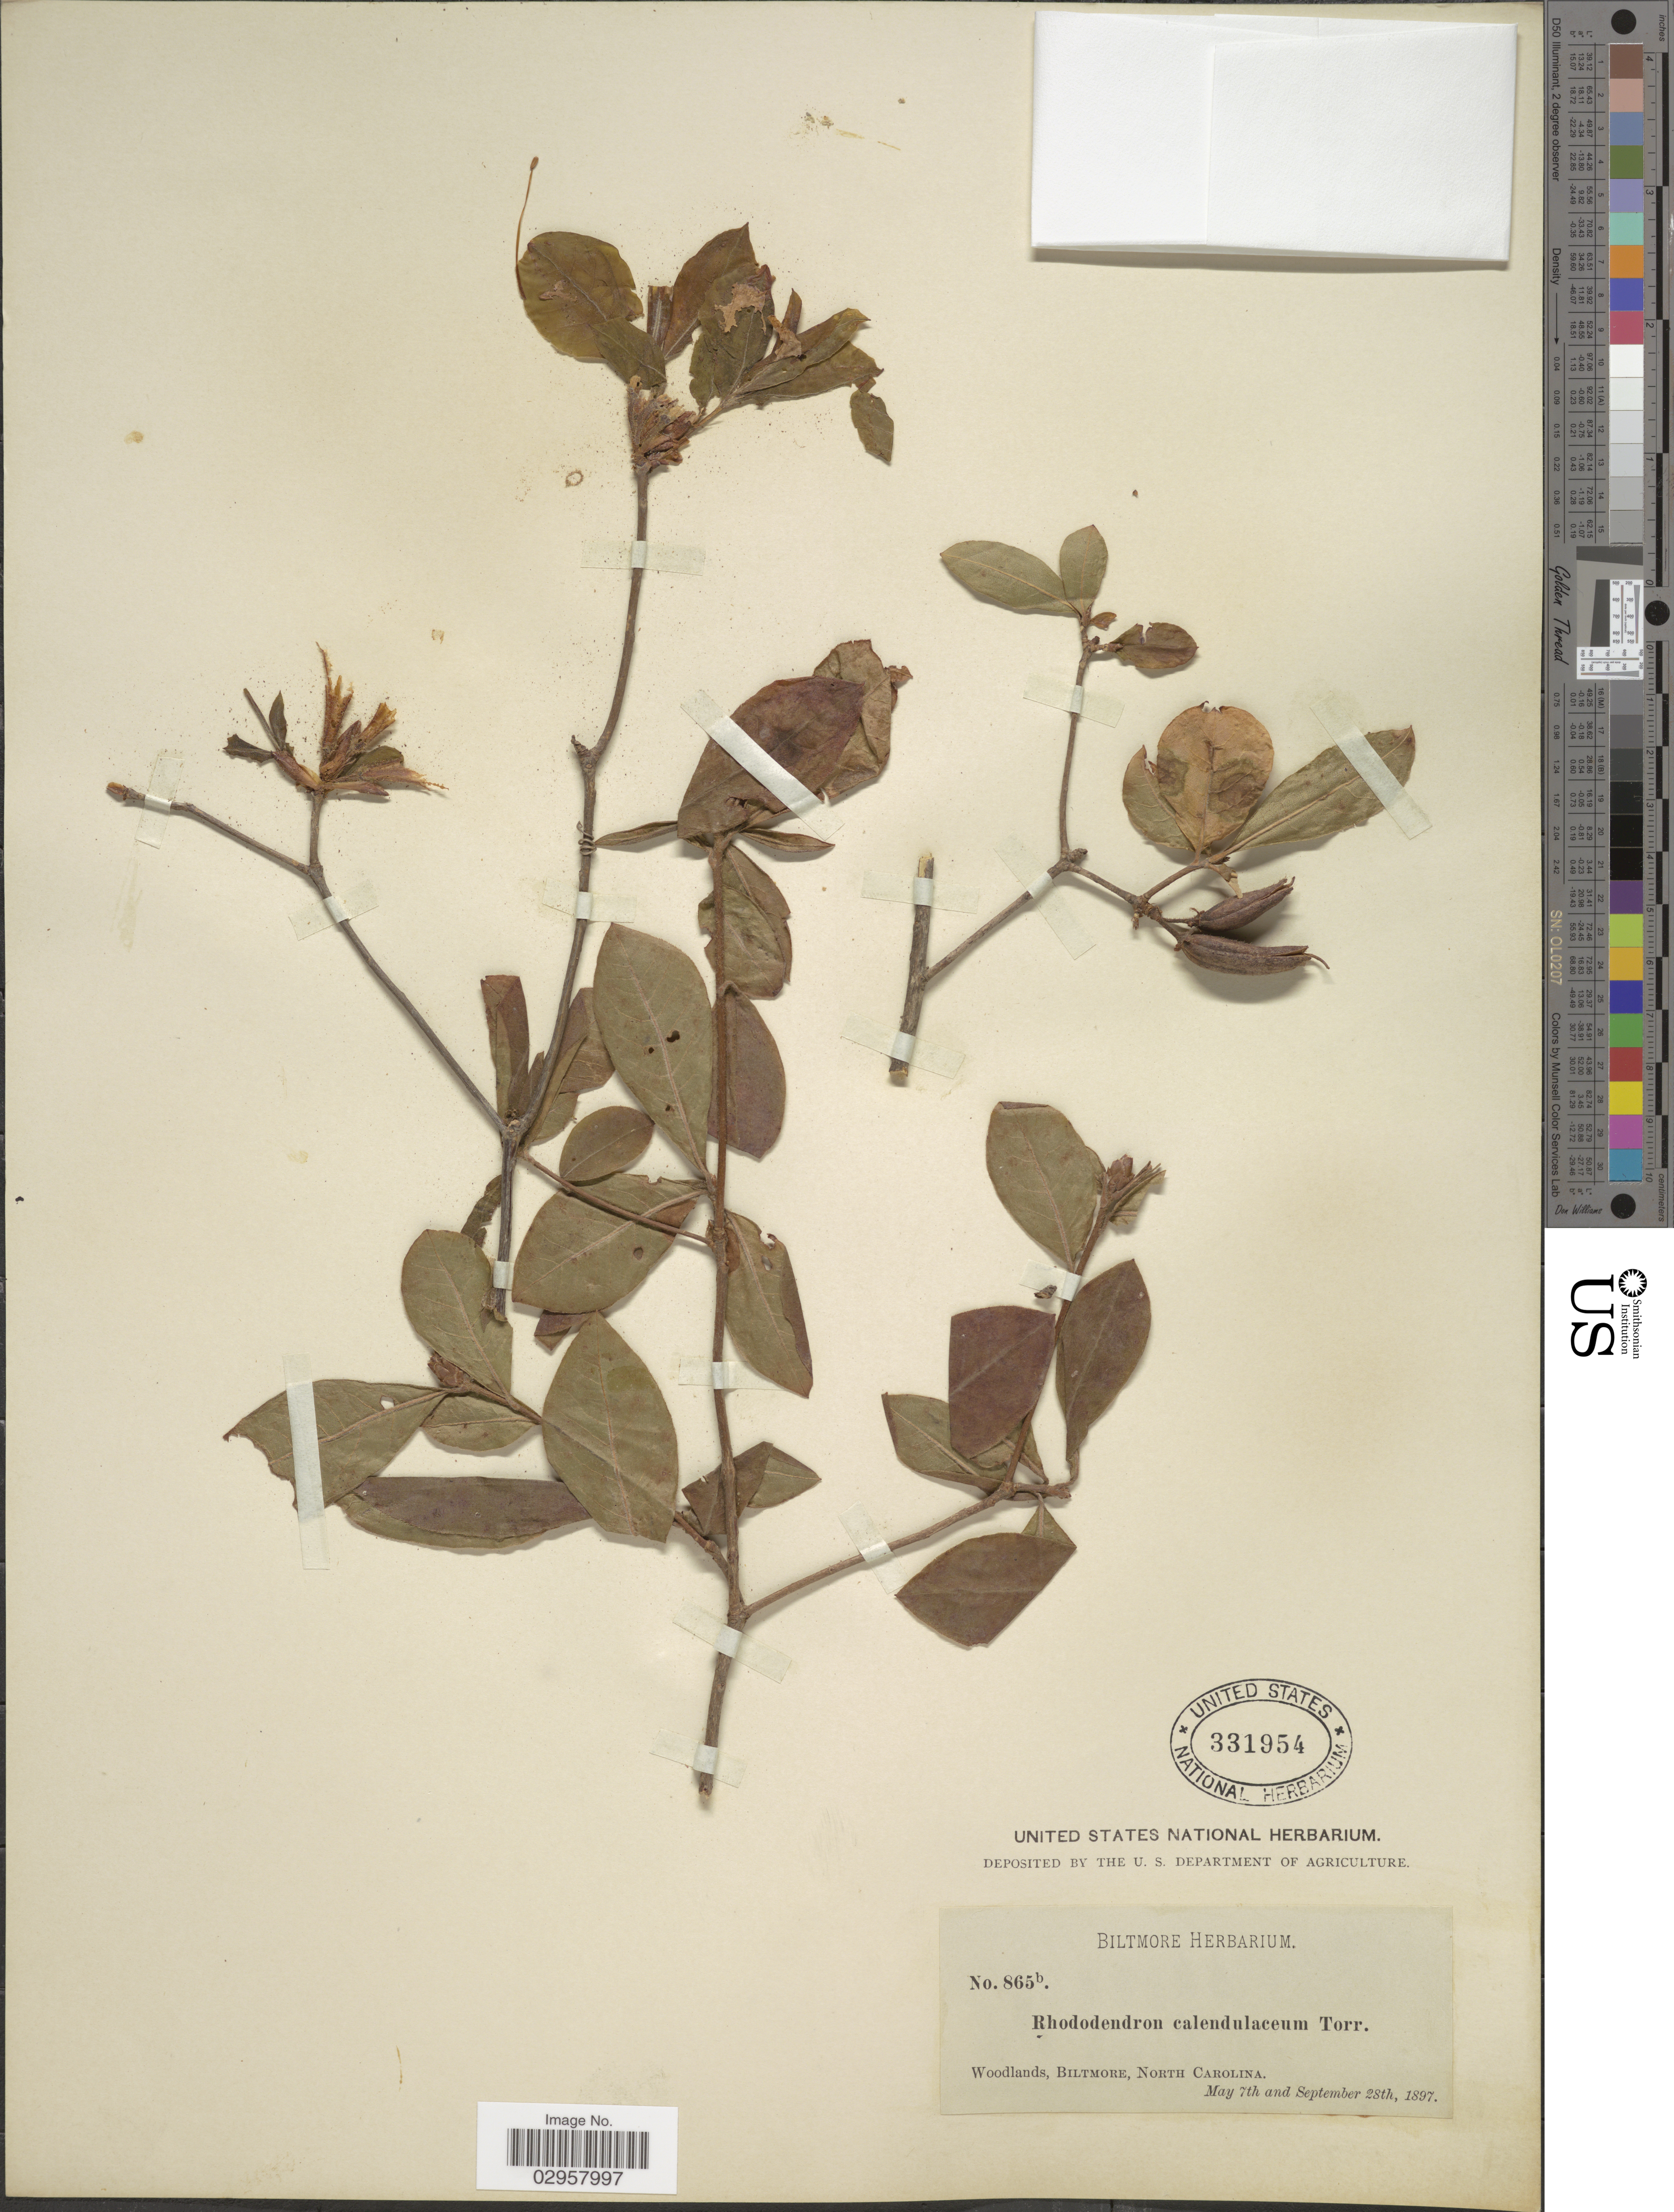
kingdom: Plantae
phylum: Tracheophyta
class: Magnoliopsida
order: Ericales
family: Ericaceae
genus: Rhododendron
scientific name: Rhododendron calendulaceum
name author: (Michx.) Torr.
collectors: ex herb. Biltmore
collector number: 865b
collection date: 1897-05-07/1897-09-28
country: United States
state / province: North Carolina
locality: Woodlands, Biltmore.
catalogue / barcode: US 331954